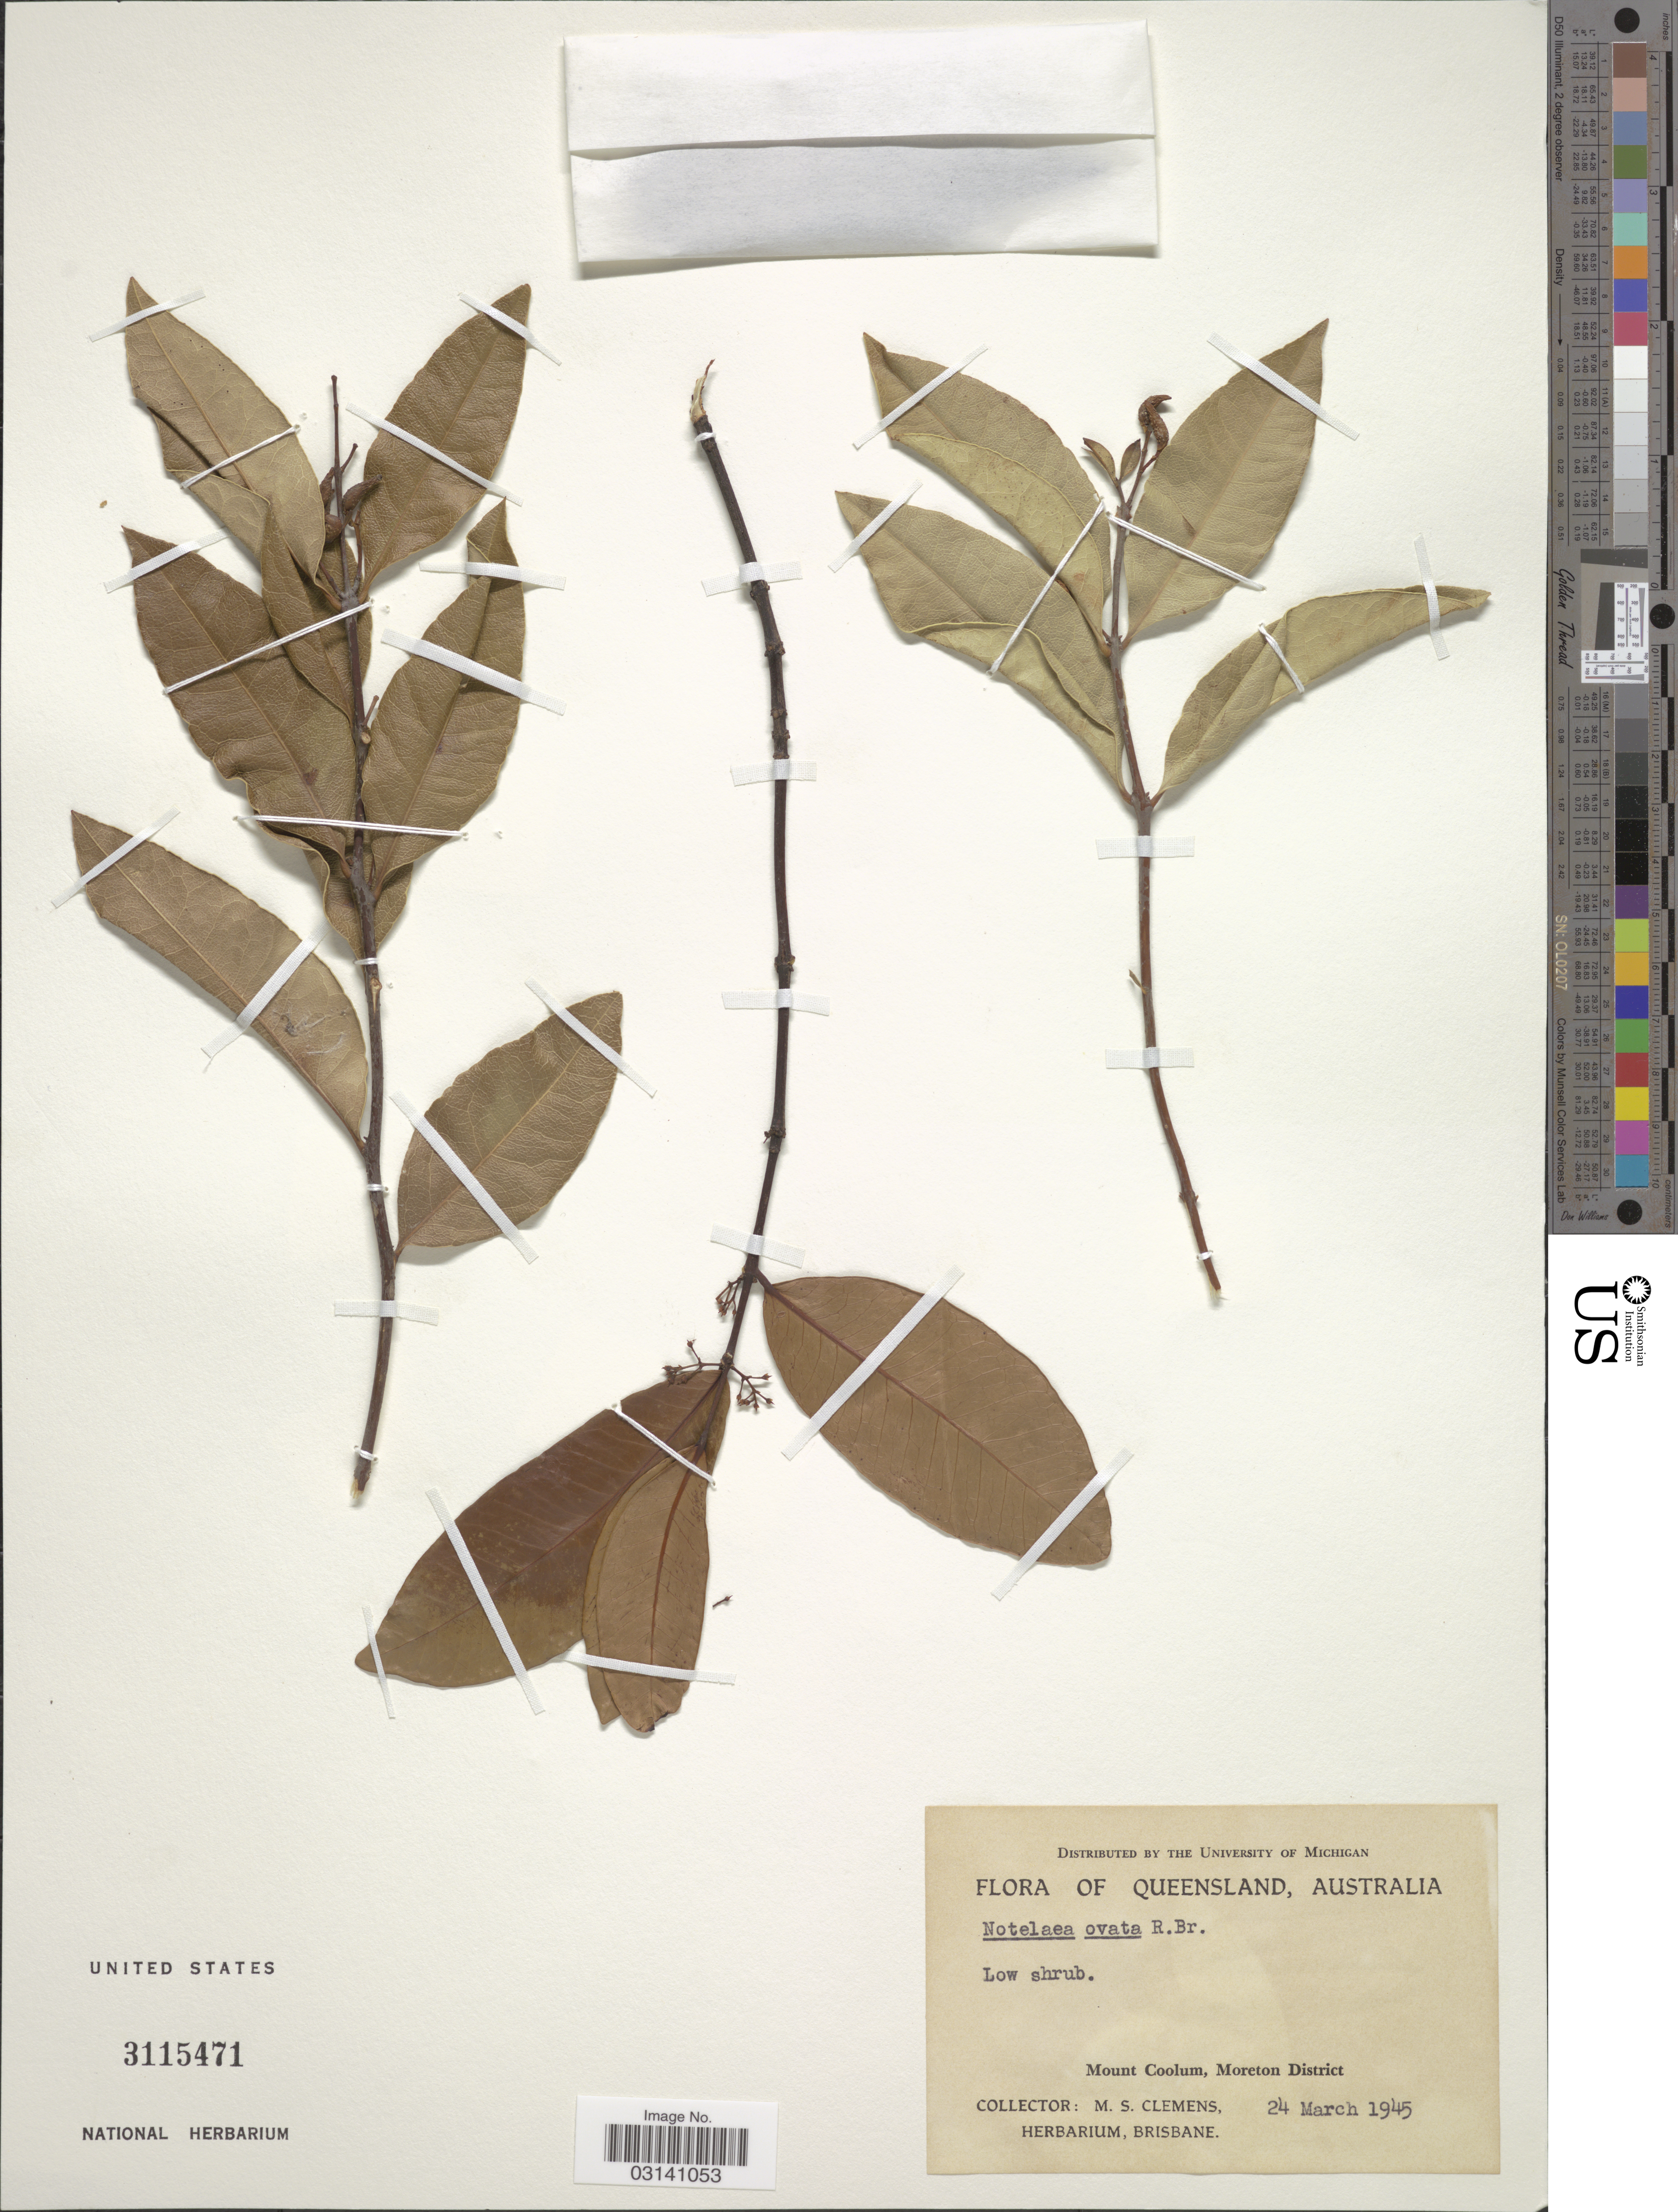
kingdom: Plantae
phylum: Tracheophyta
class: Magnoliopsida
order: Lamiales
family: Oleaceae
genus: Notelaea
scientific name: Notelaea ovata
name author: R. Br.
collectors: M. S. Clemens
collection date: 1945-03-24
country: Australia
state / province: Queensland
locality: Mount Coolum, Moreton District.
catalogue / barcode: US 3115471